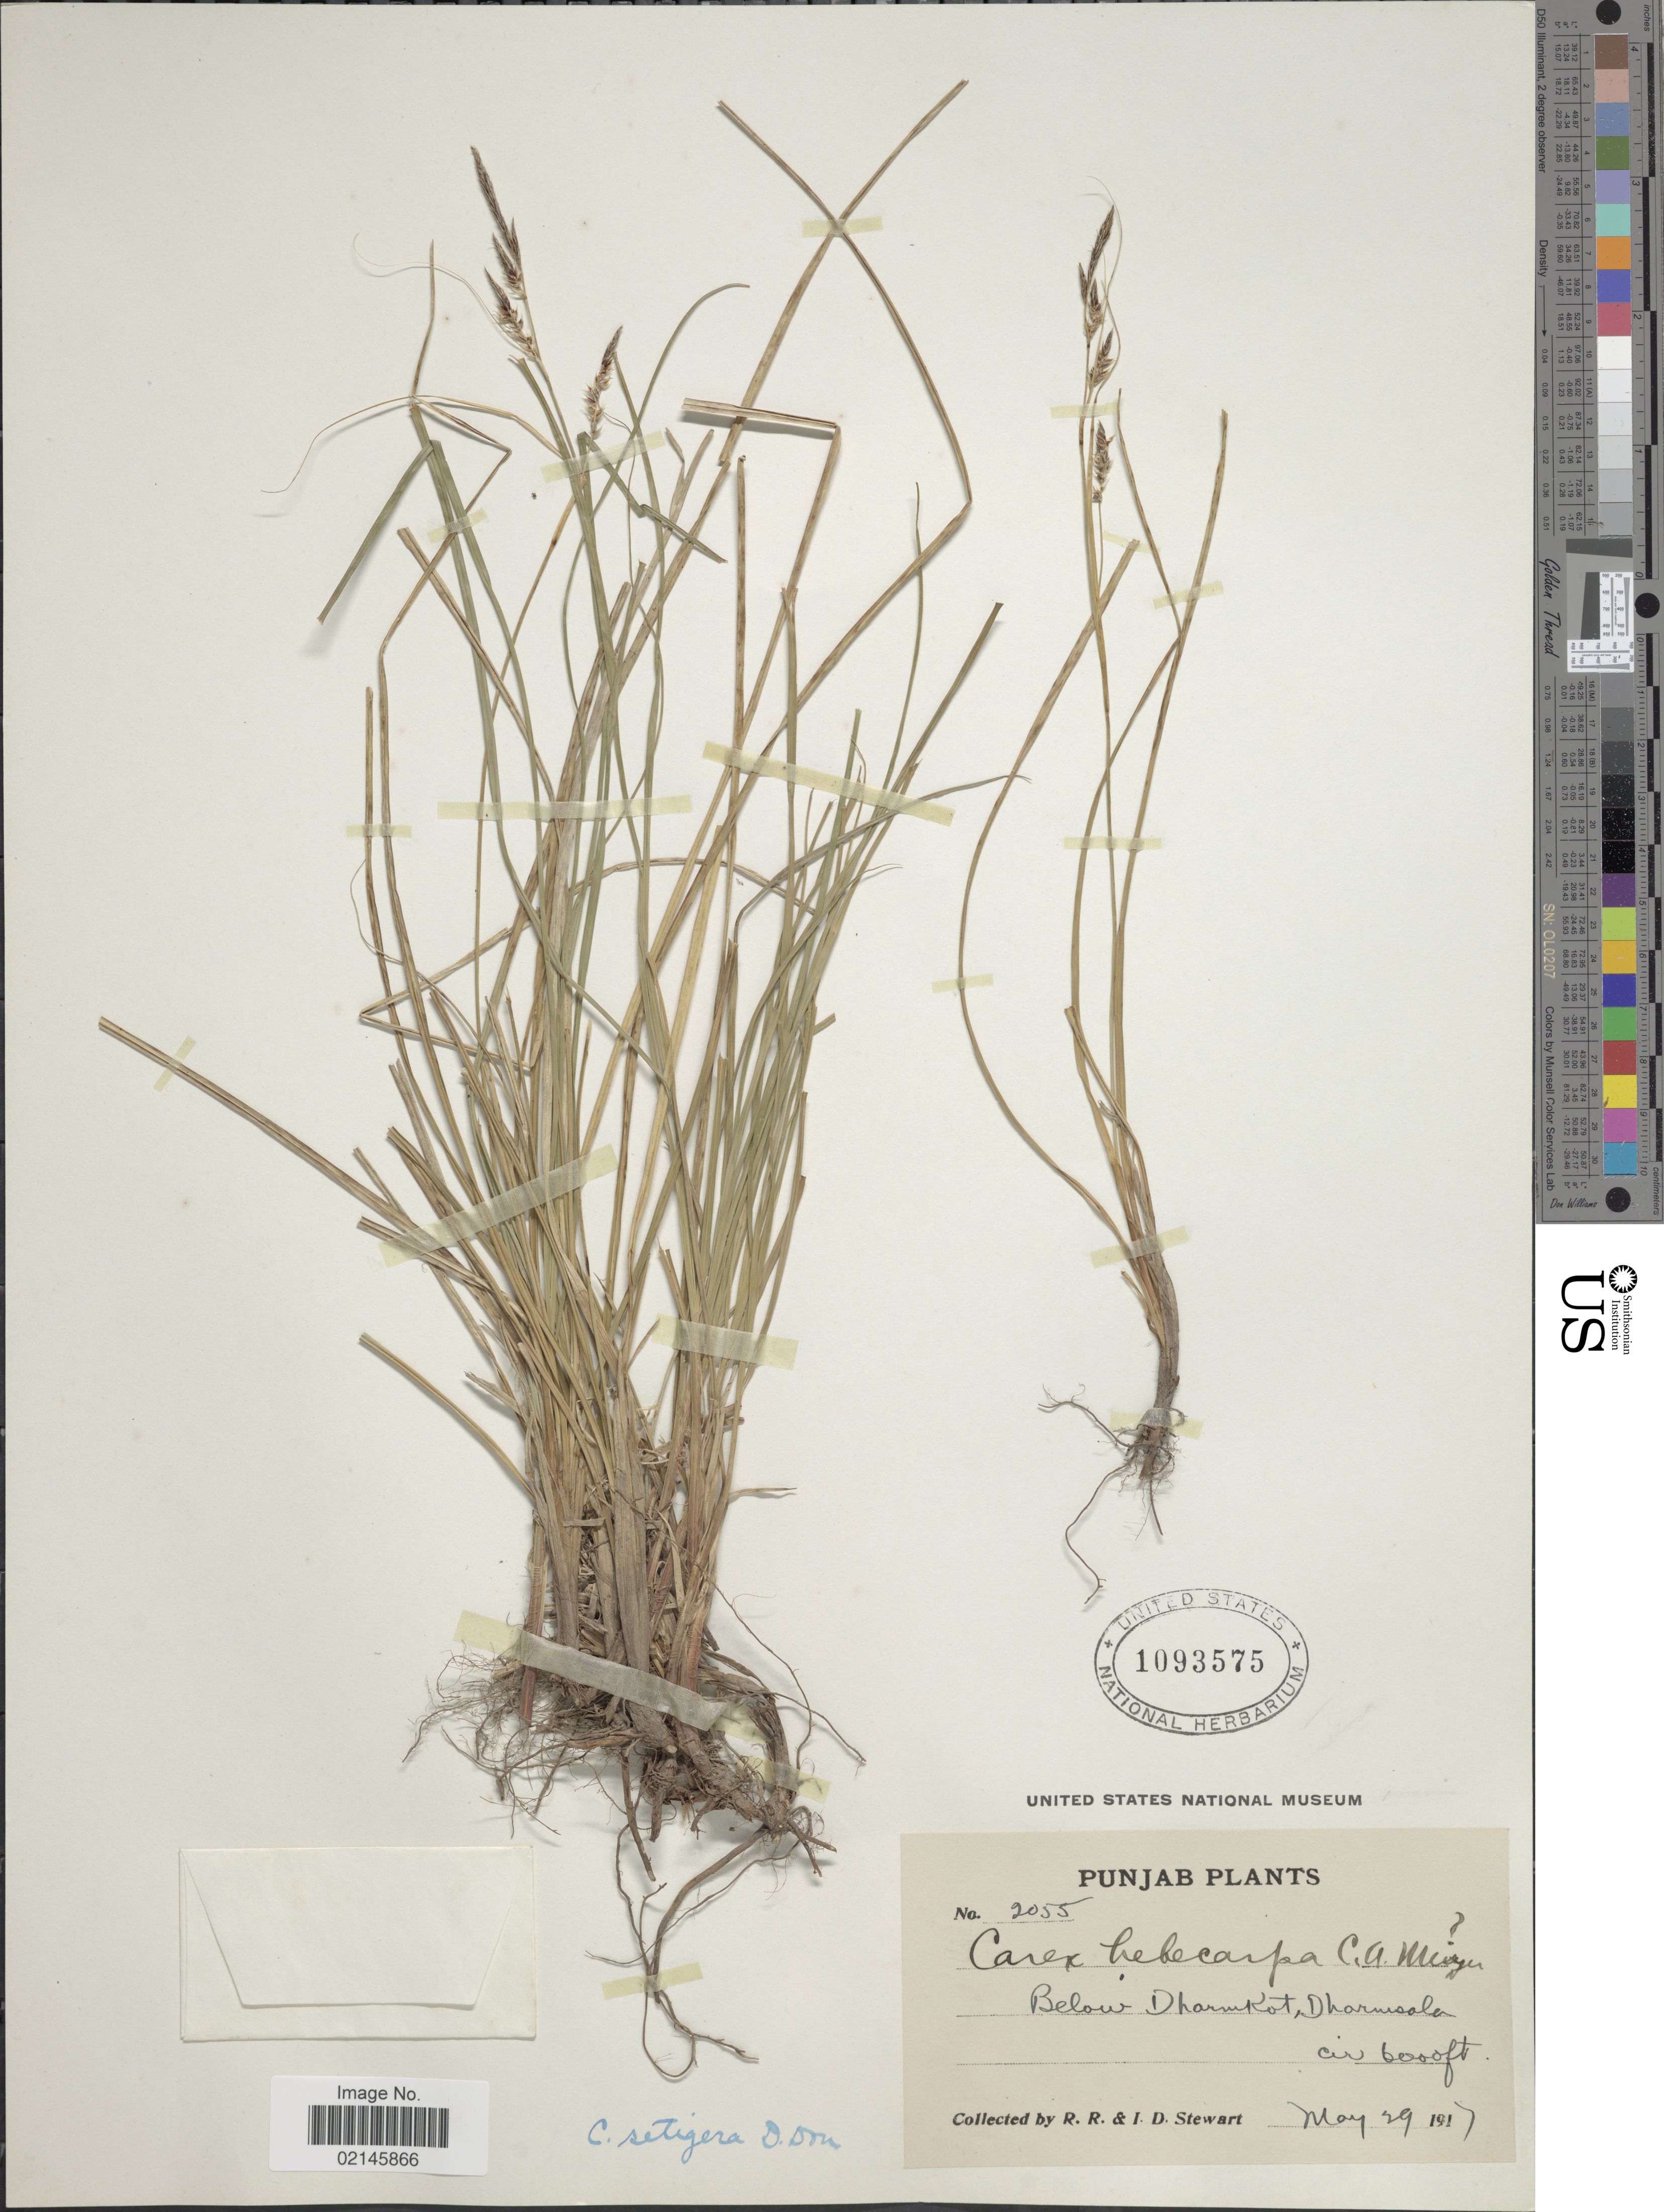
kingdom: Plantae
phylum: Tracheophyta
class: Liliopsida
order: Poales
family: Cyperaceae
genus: Carex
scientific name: Carex setigera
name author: D. Don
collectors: R. R. Stewart & I. Stewart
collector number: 2055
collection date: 1917-05-29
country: India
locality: Below Dharmkot, Dharmsala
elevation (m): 1829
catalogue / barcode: US 1093575